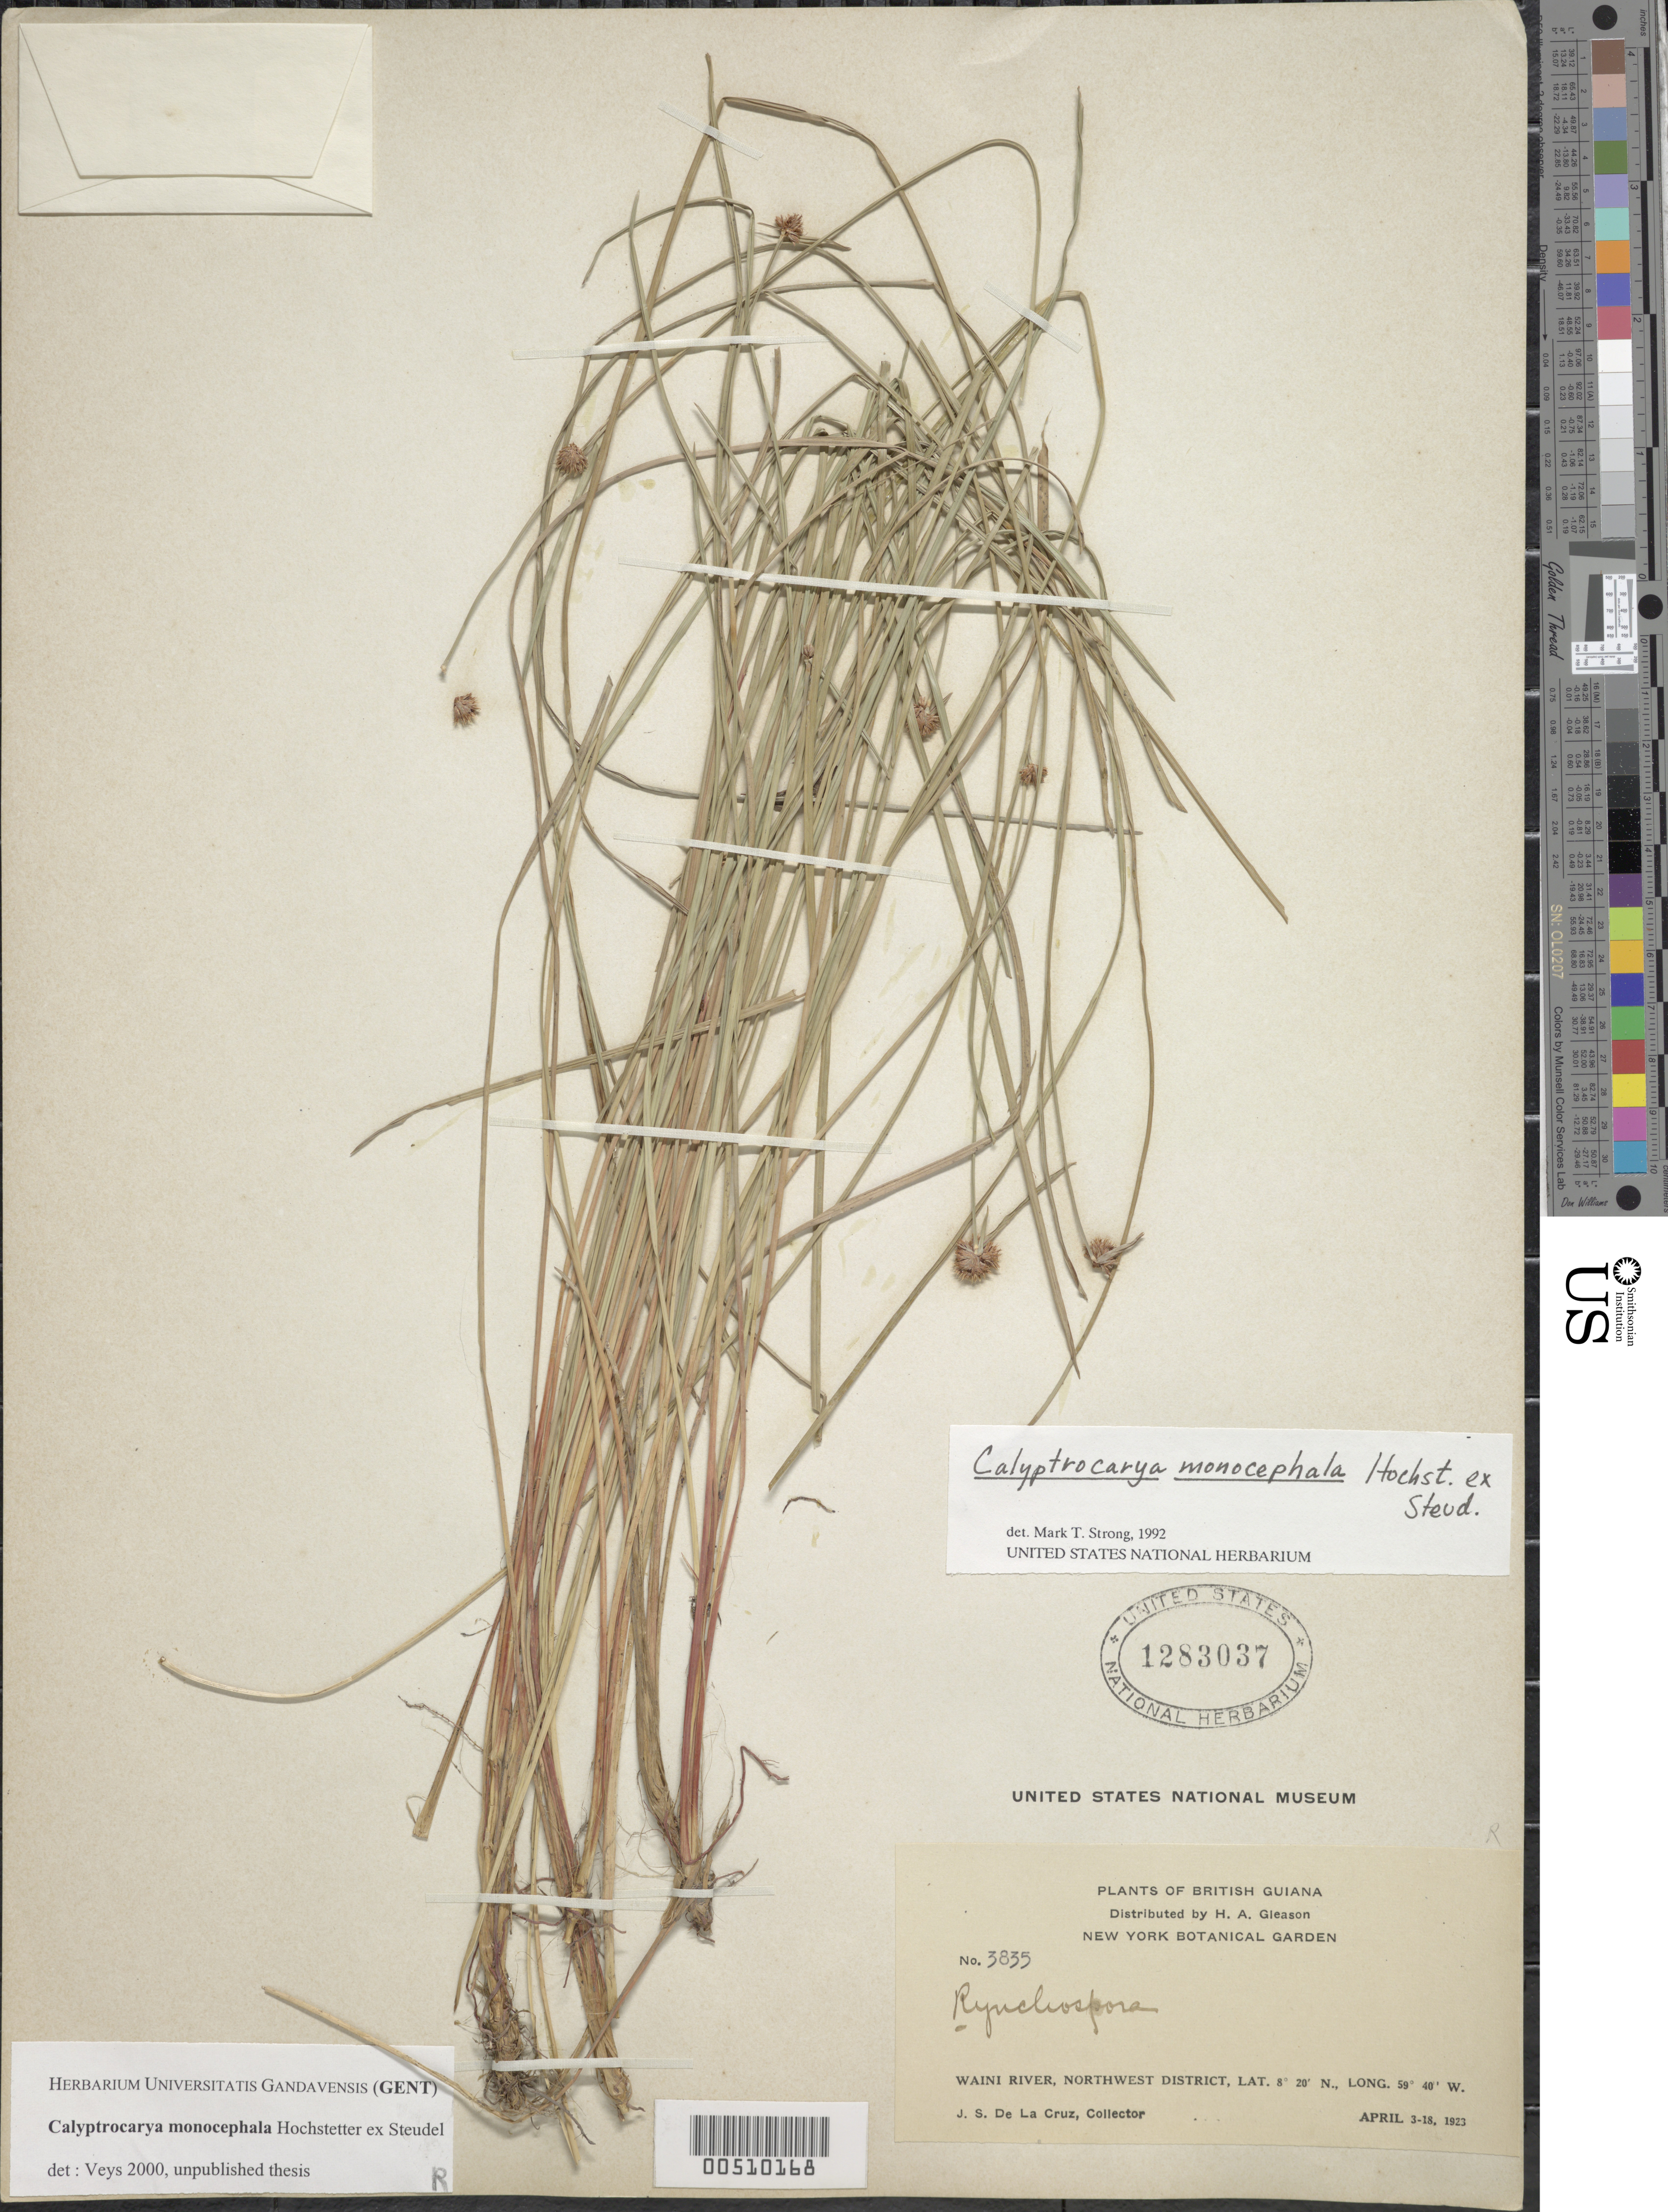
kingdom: Plantae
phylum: Tracheophyta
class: Liliopsida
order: Poales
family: Cyperaceae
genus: Calyptrocarya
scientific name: Calyptrocarya monocephala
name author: Hochst. ex Steud.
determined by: Strong, M. T., (US), Smithsonian Institution - National Museum of Natural History (UNITED STATES)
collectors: J. S. de la Cruz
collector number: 3835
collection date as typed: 03 Apr 1923 to 18 Apr 1923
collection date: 1923-04-03/1923-04-18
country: Guyana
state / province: Barima-Waini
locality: Waini River. [In former Northwest Region.]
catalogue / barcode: US 1283037